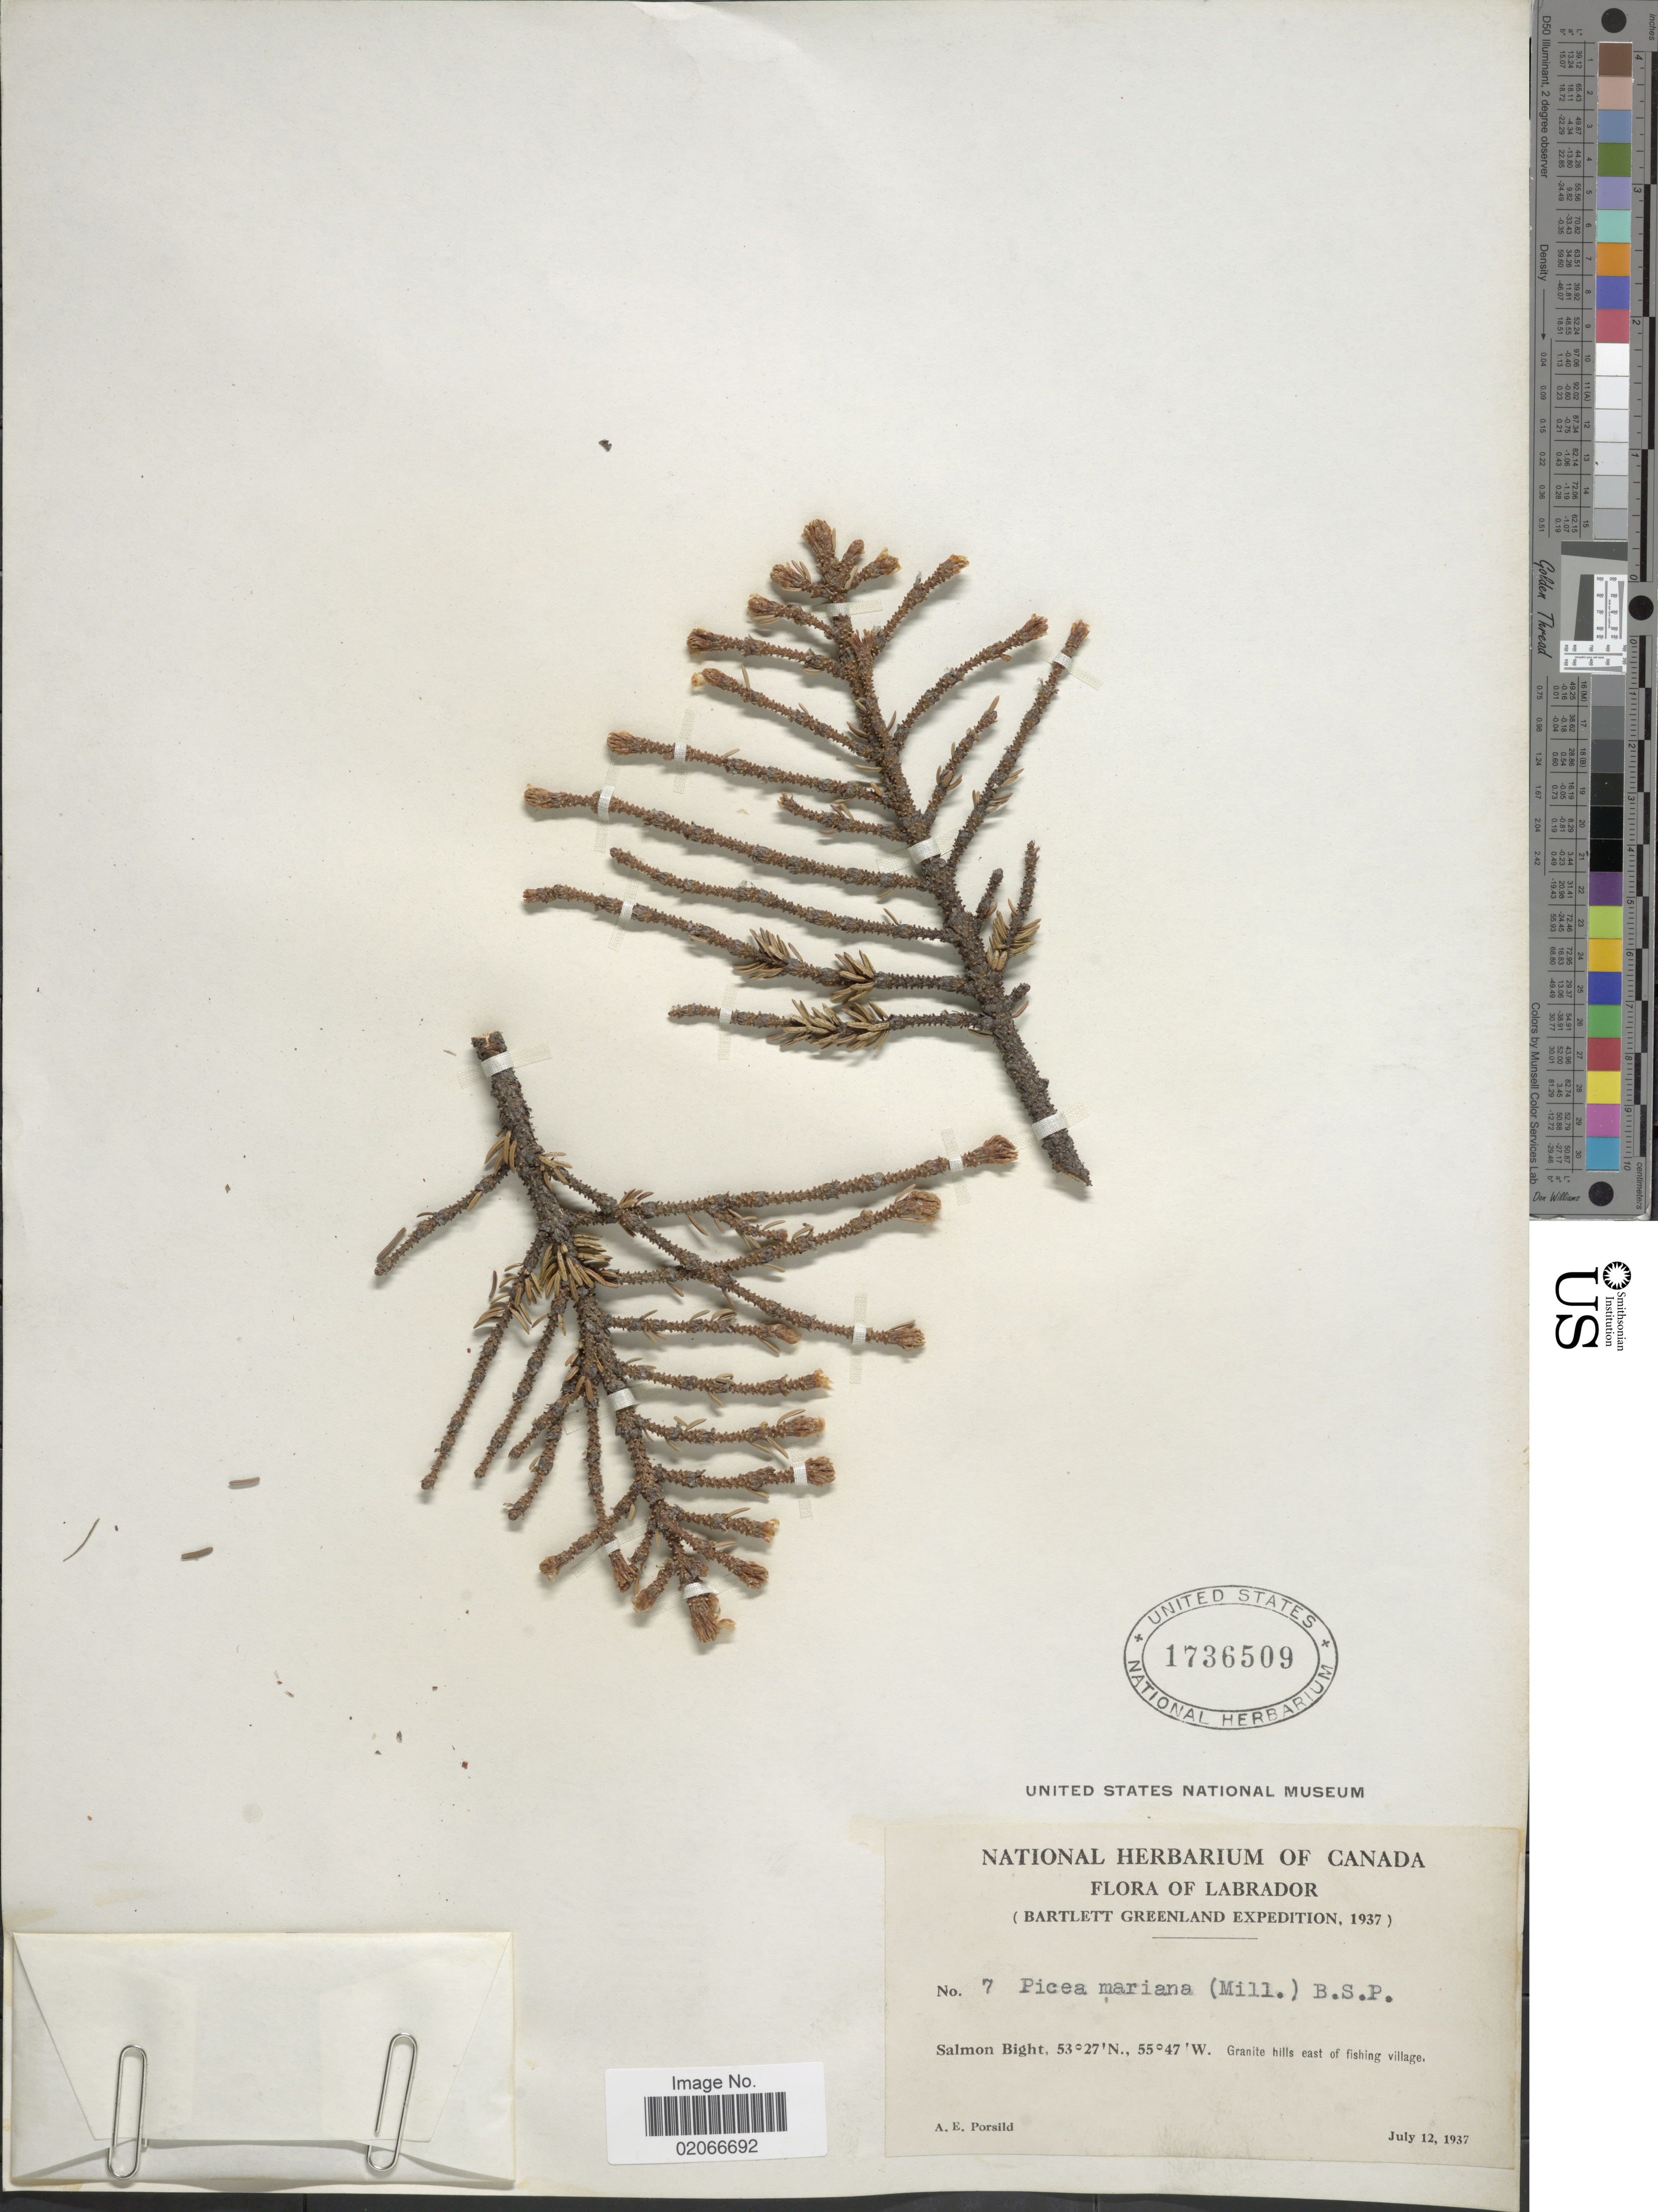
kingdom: Plantae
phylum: Tracheophyta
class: Pinopsida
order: Pinales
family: Pinaceae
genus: Picea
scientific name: Picea mariana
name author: (Mill.) Britton, Stearns & Poggenb.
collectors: A. E. Porsild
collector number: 7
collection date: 1937-07-12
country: Canada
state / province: Newfoundland and Labrador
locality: Labrador, Salmon Bight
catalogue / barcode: US 1736509